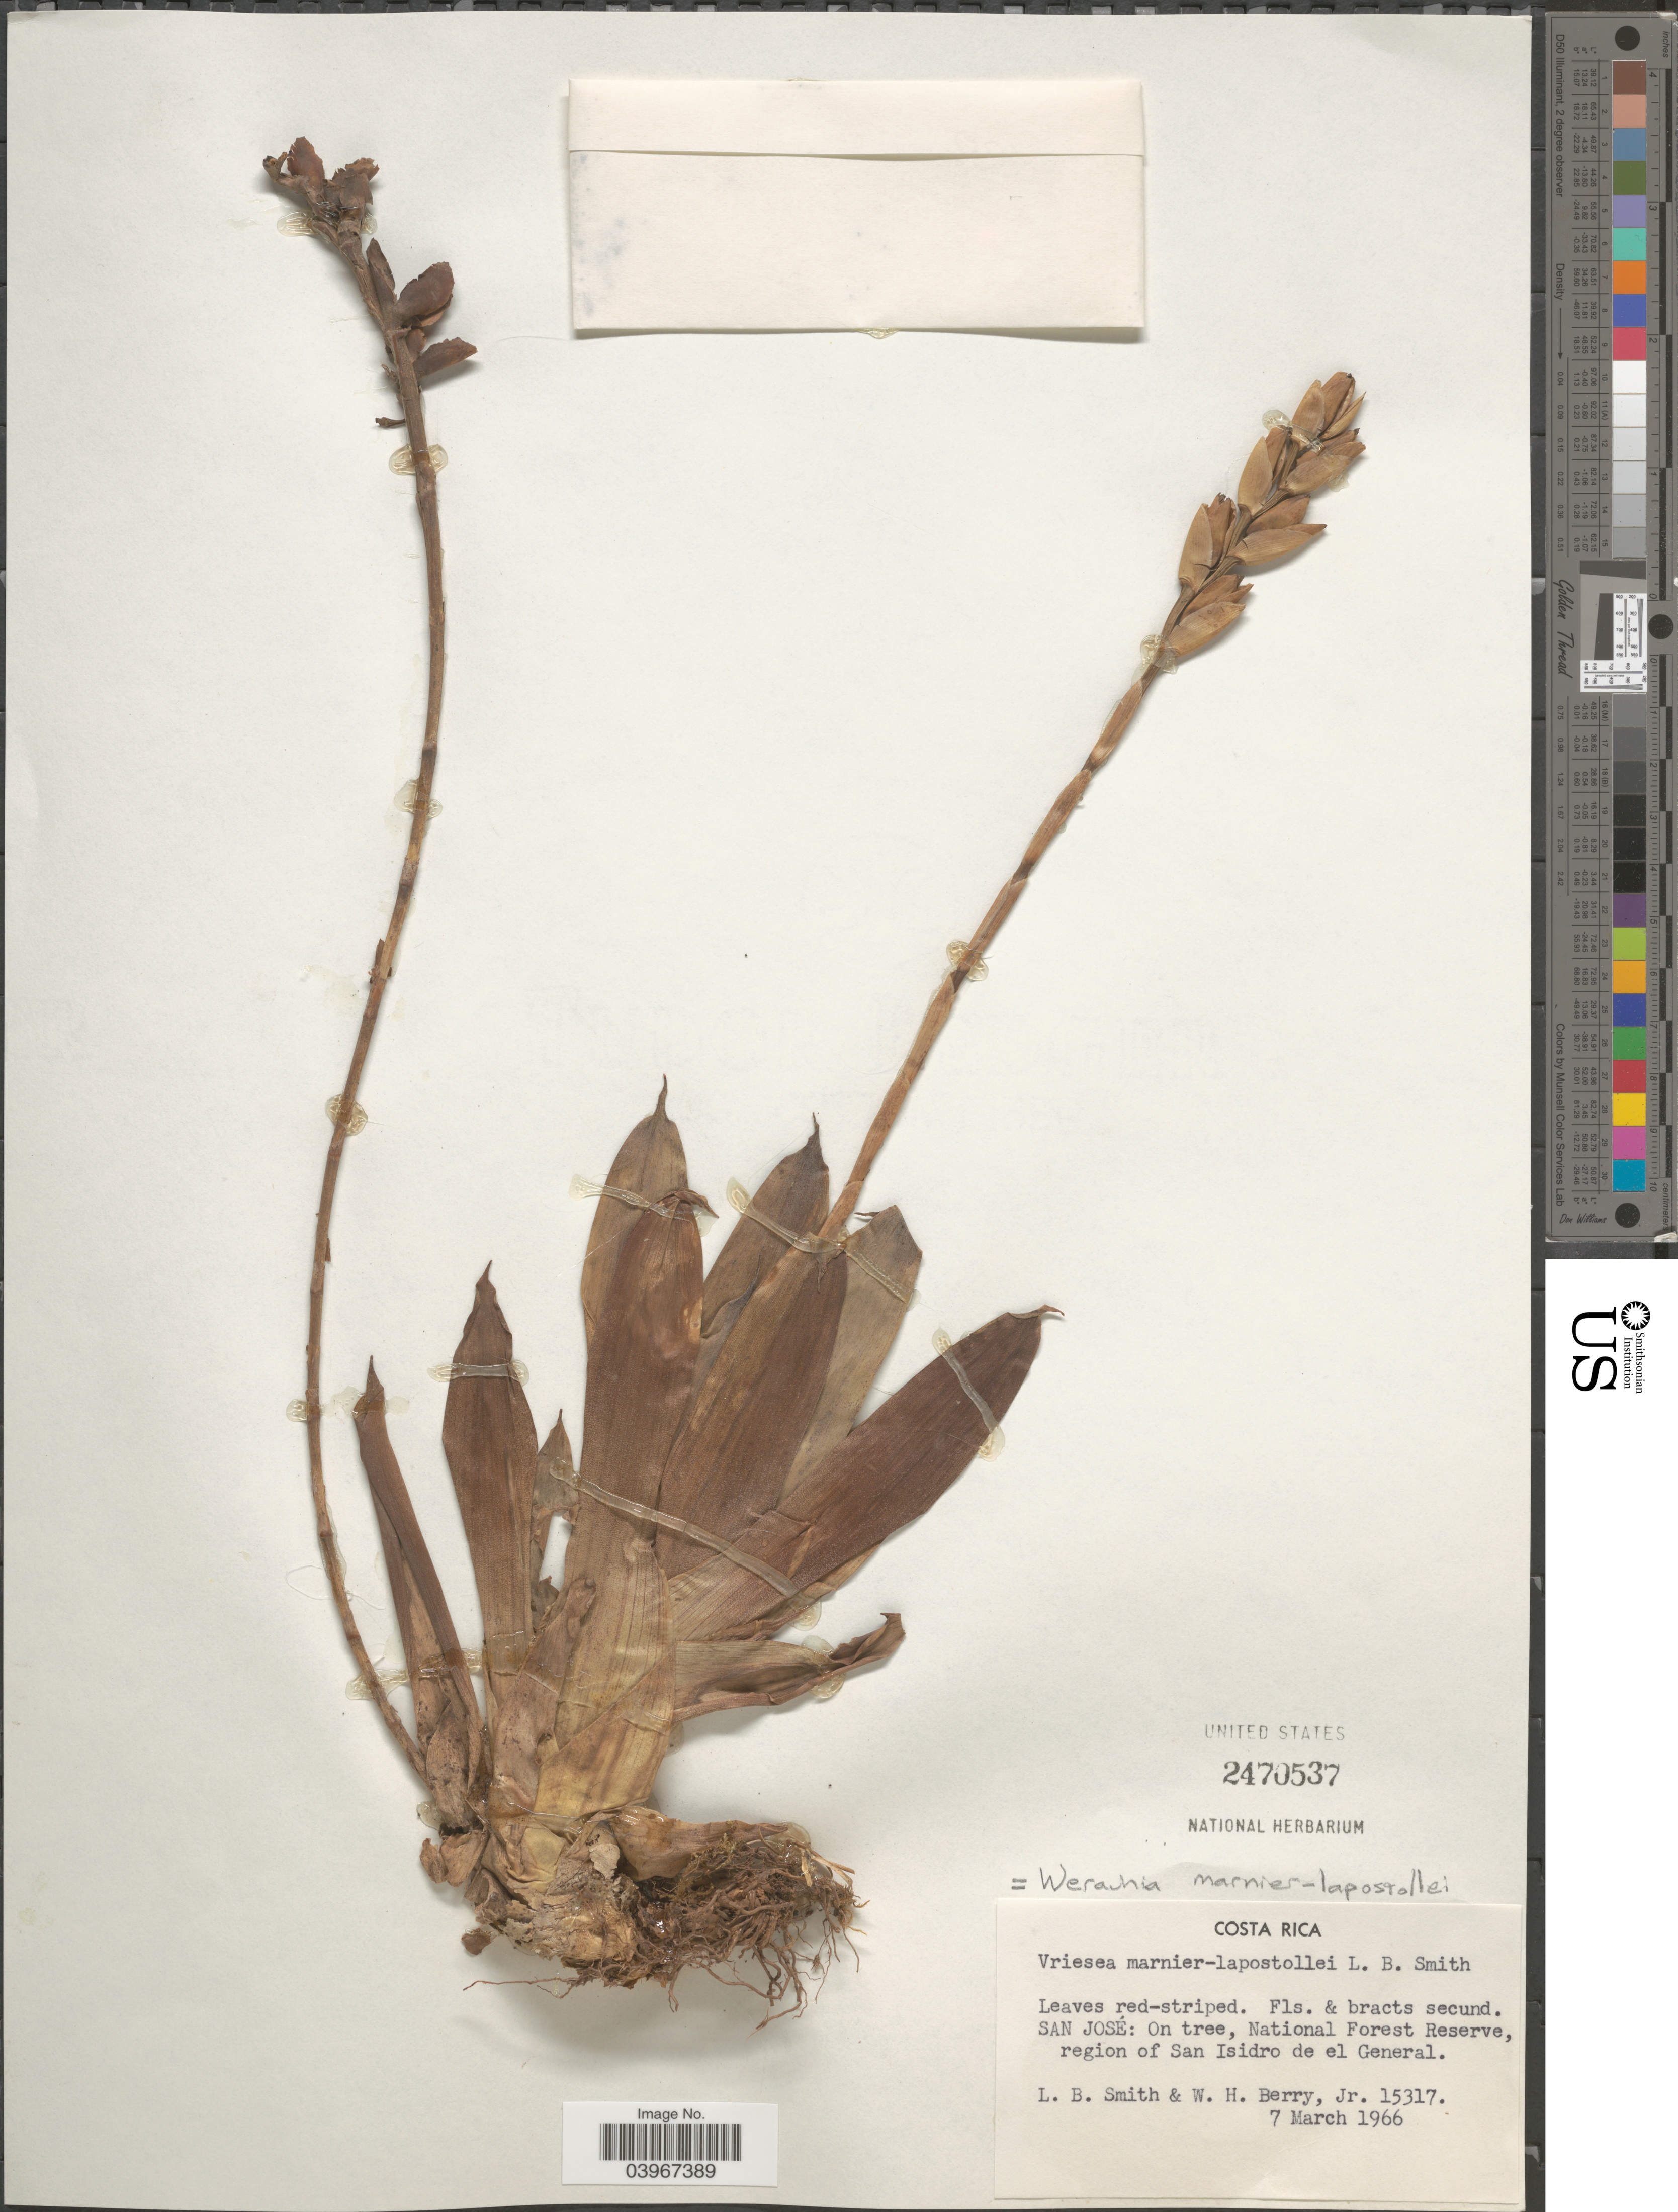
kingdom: Plantae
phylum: Tracheophyta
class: Liliopsida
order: Poales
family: Bromeliaceae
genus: Werauhia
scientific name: Werauhia marnier-lapostollei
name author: (L.B. Sm.) J.R. Grant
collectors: L. Smith & W. Berry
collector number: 15317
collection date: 1966-03-07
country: Costa Rica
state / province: San José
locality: On tree, National Forest Reserve, region of San Isidro de el General.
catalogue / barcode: US 2470537